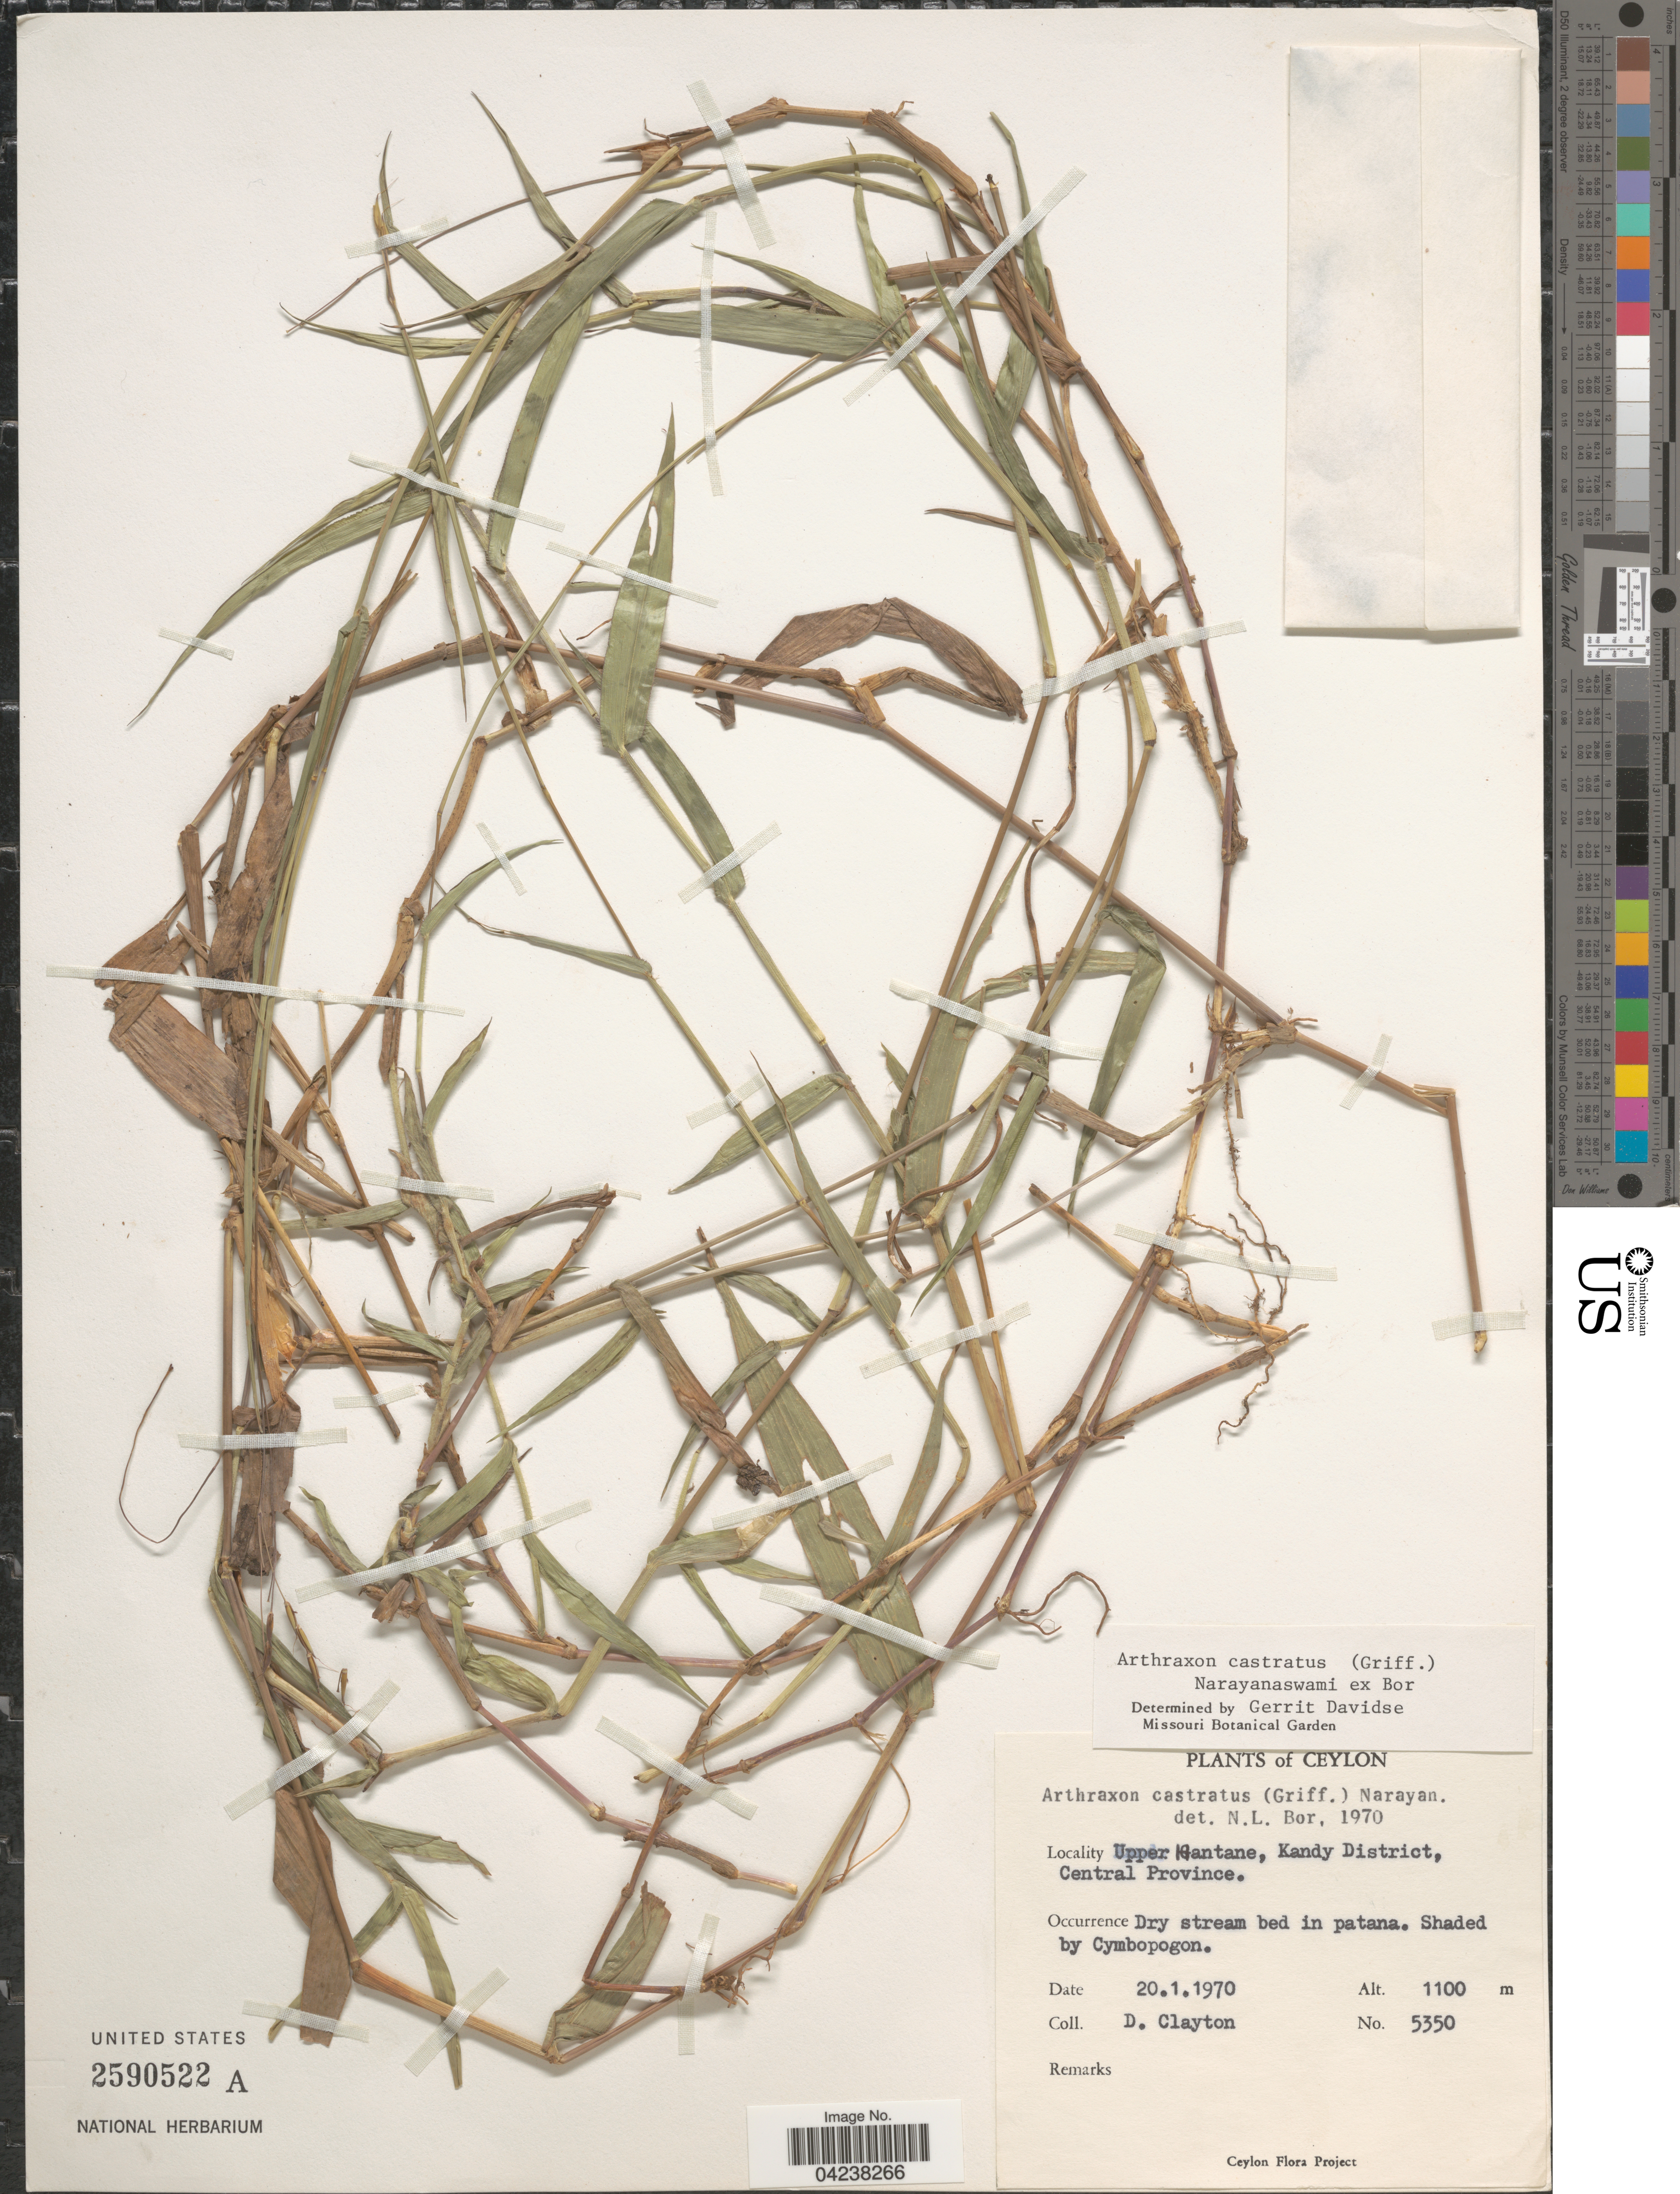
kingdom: Plantae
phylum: Tracheophyta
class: Liliopsida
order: Poales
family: Poaceae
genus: Arthraxon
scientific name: Arthraxon castratus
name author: (Griff.) V. Naray. ex Bor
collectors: D. Clayton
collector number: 5350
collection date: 1970-01-20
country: Sri Lanka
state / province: Central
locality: Ceylon. Upper Hantane, Kandy District, Central Province.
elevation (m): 1100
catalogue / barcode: US 2590522A